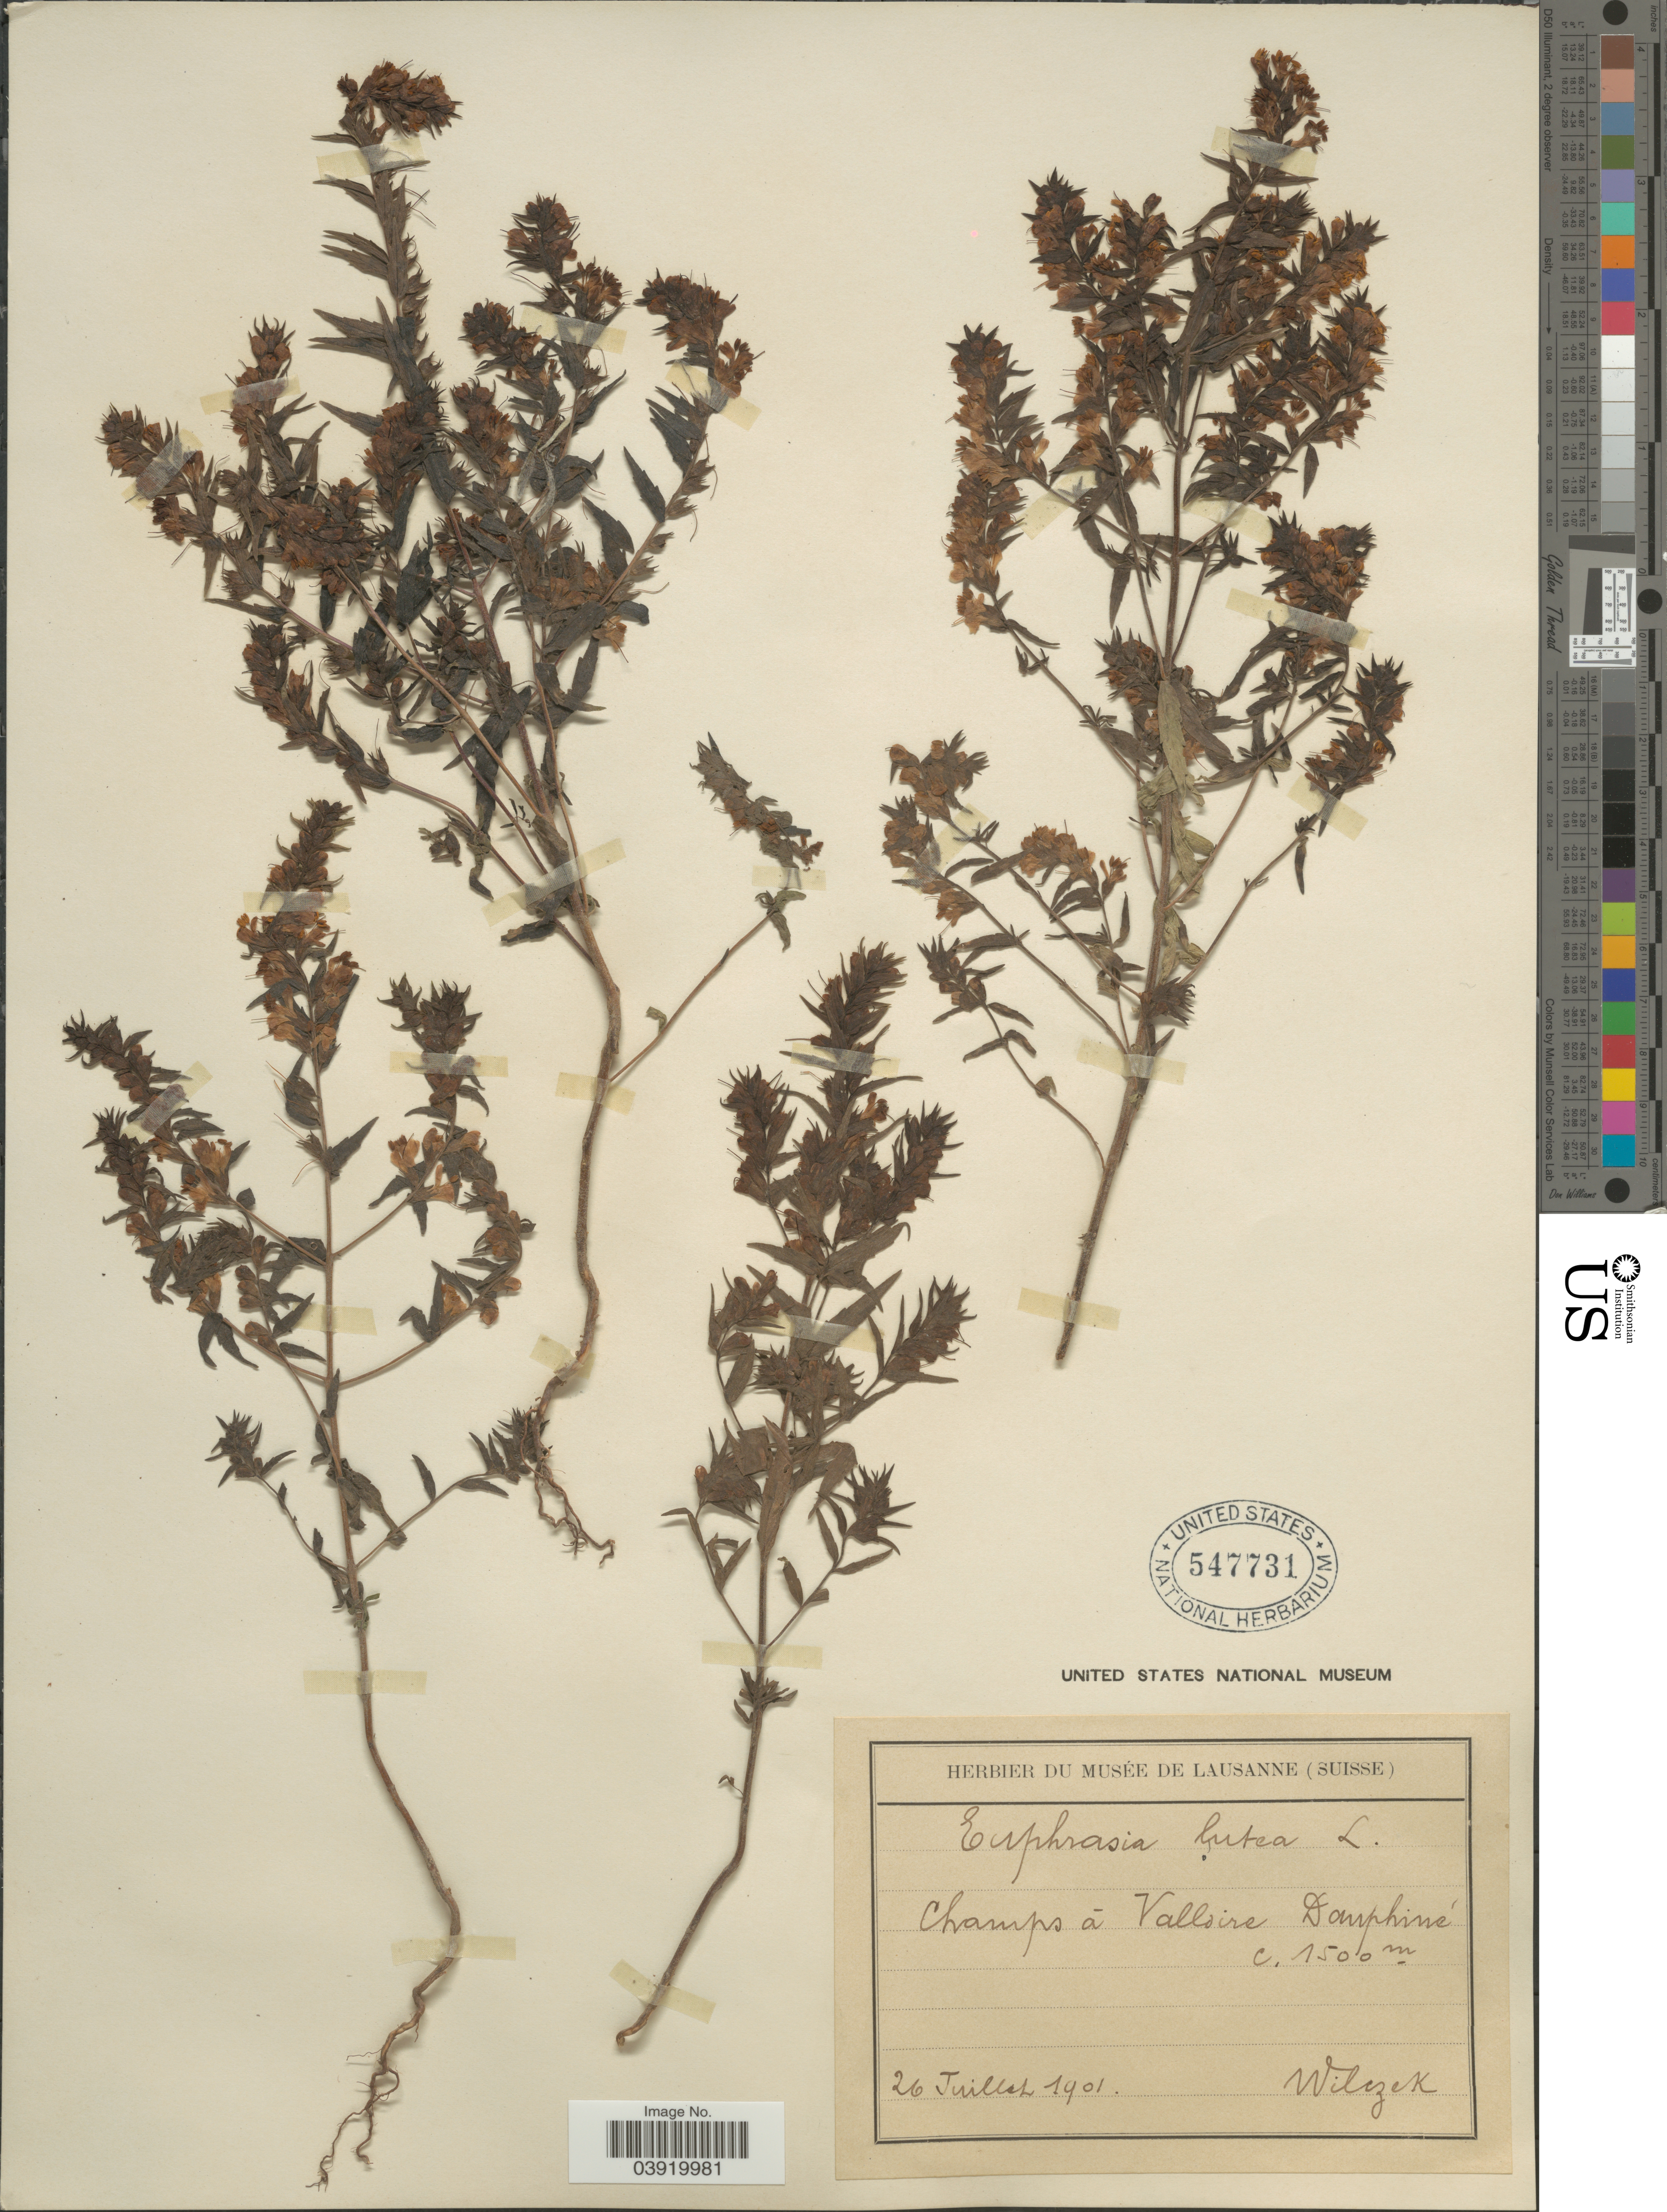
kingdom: Plantae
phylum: Tracheophyta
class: Magnoliopsida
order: Lamiales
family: Orobanchaceae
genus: Odontites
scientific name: Odontites luteus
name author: (L.) Clairv.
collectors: Wilczek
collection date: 1901-07-26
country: Switzerland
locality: Champs á Valloire Dauphiné.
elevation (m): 1500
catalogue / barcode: US 547731